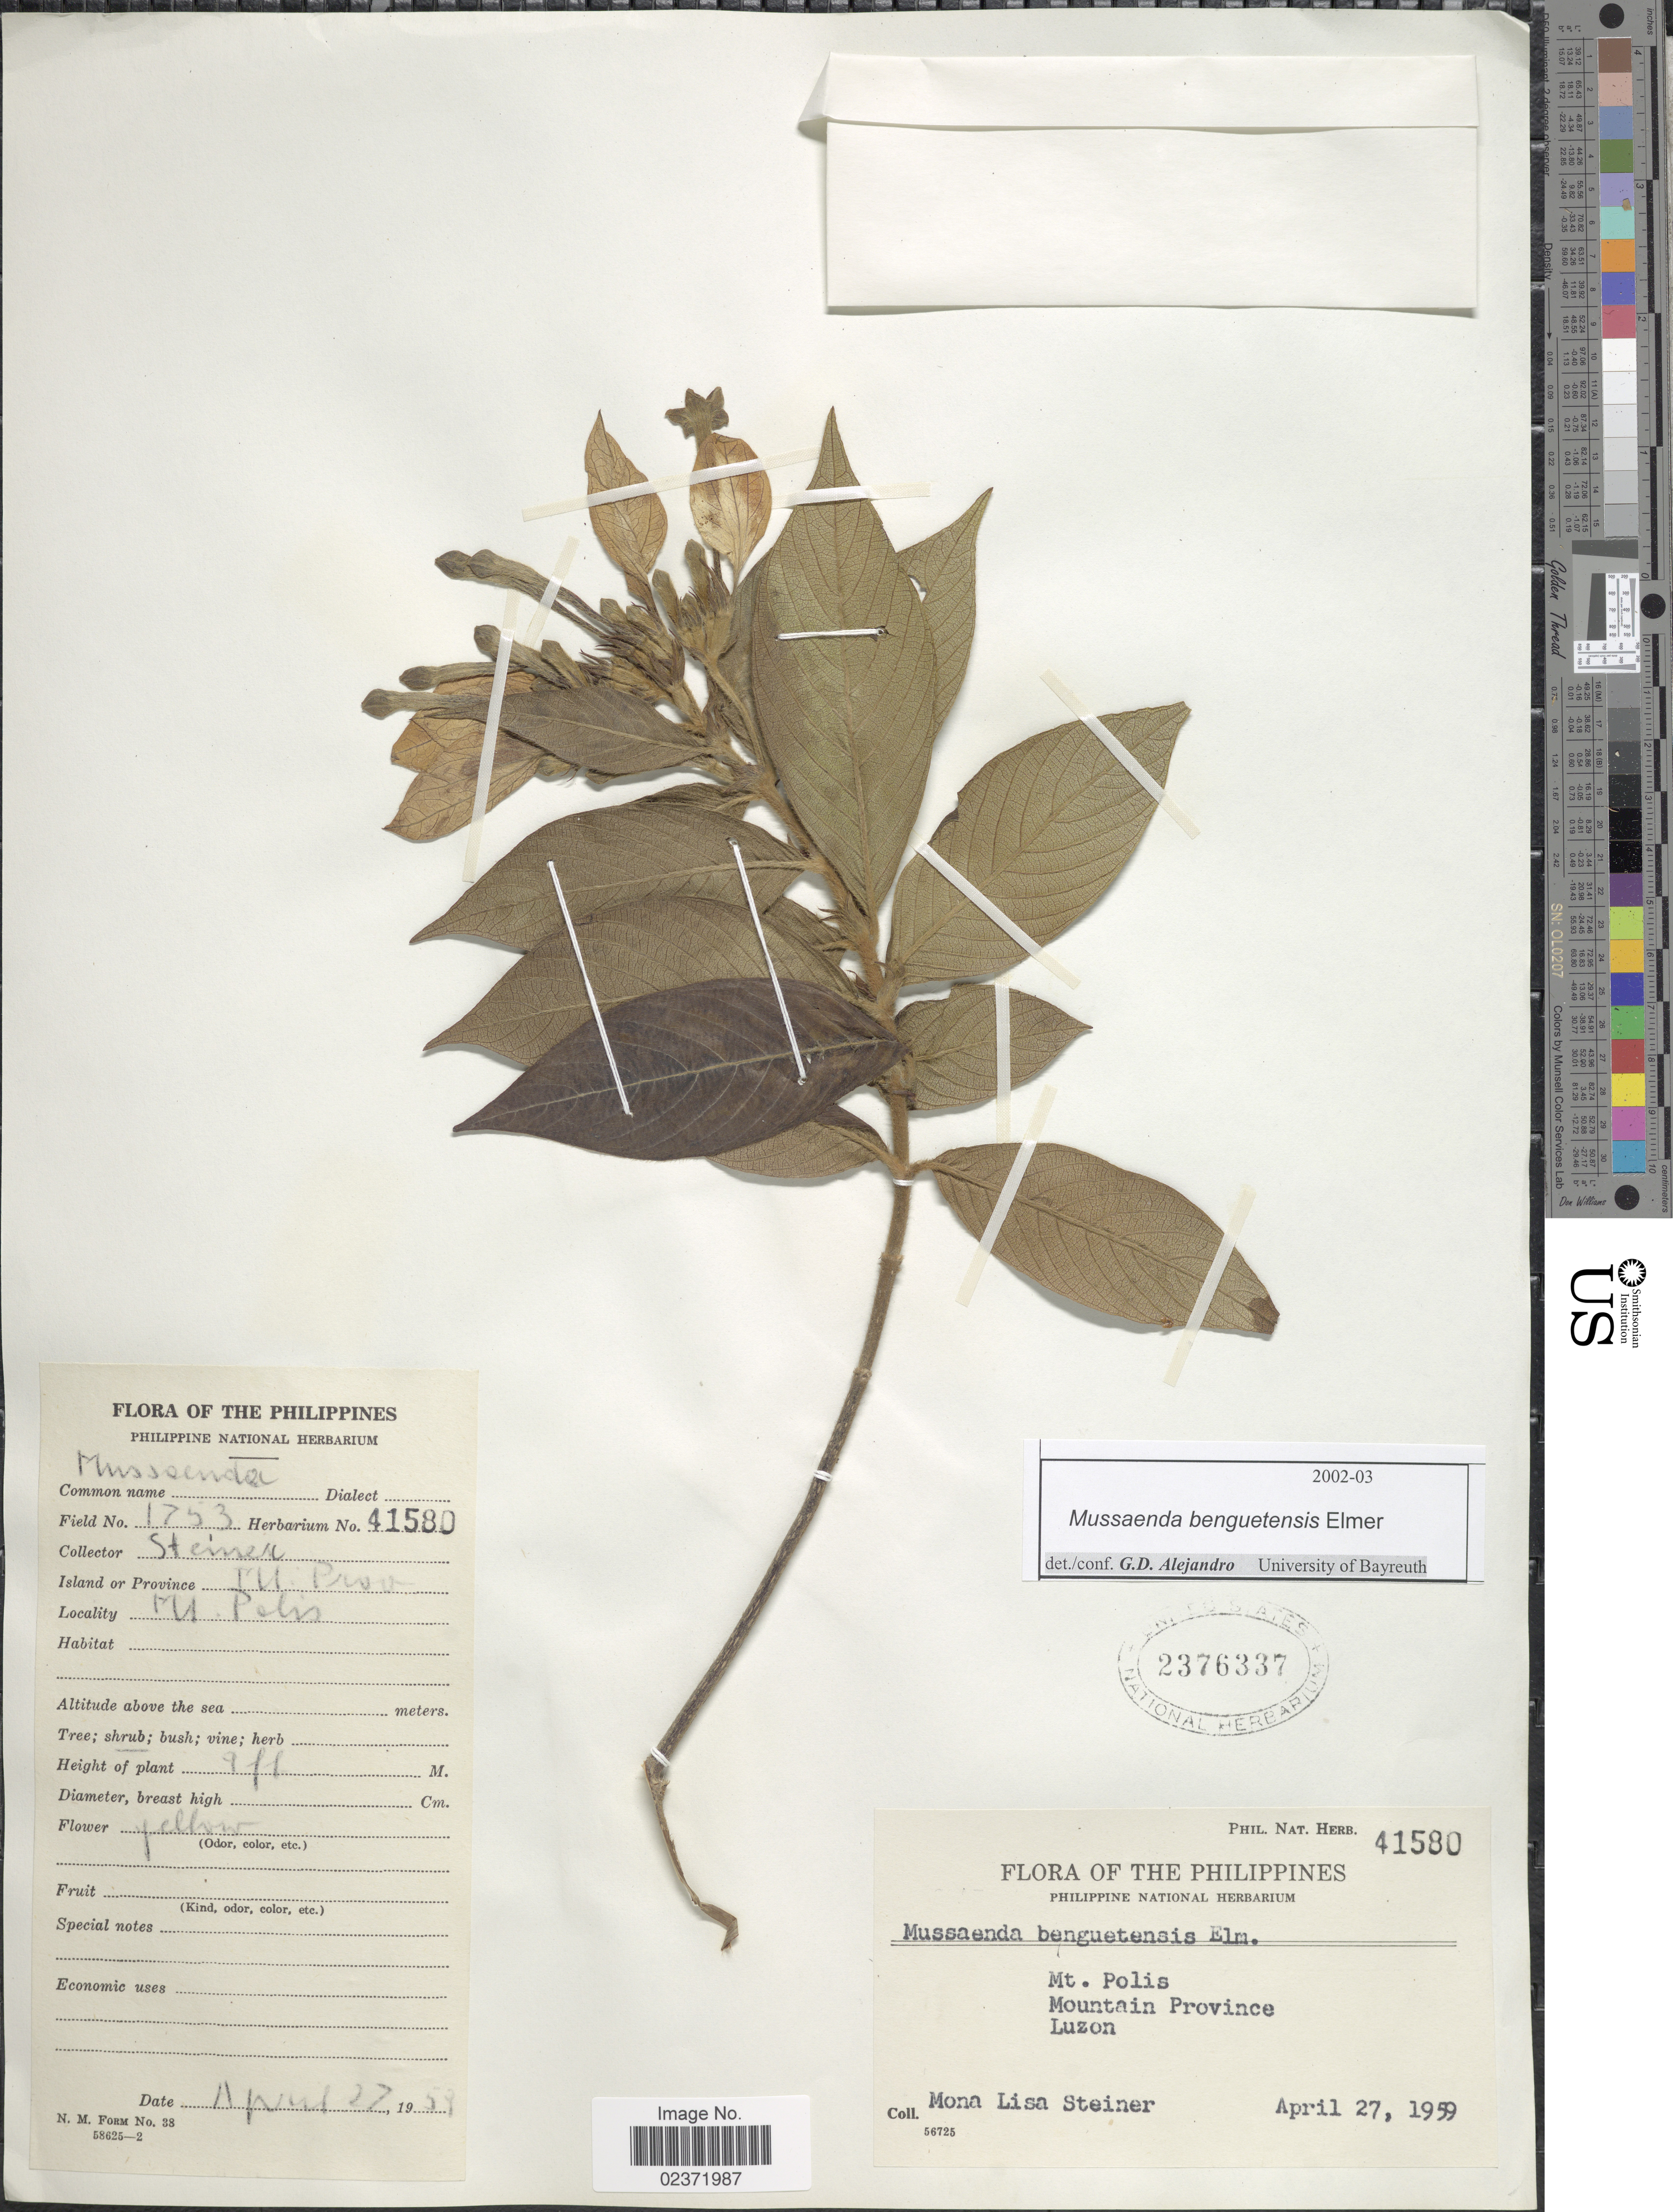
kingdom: Plantae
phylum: Tracheophyta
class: Magnoliopsida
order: Gentianales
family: Rubiaceae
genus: Mussaenda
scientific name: Mussaenda benguetensis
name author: Elmer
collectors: M. Steiner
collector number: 41580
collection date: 1959-04-27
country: Philippines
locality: Mt. Polis, Mountain Province, Luzon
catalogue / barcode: US 2376337